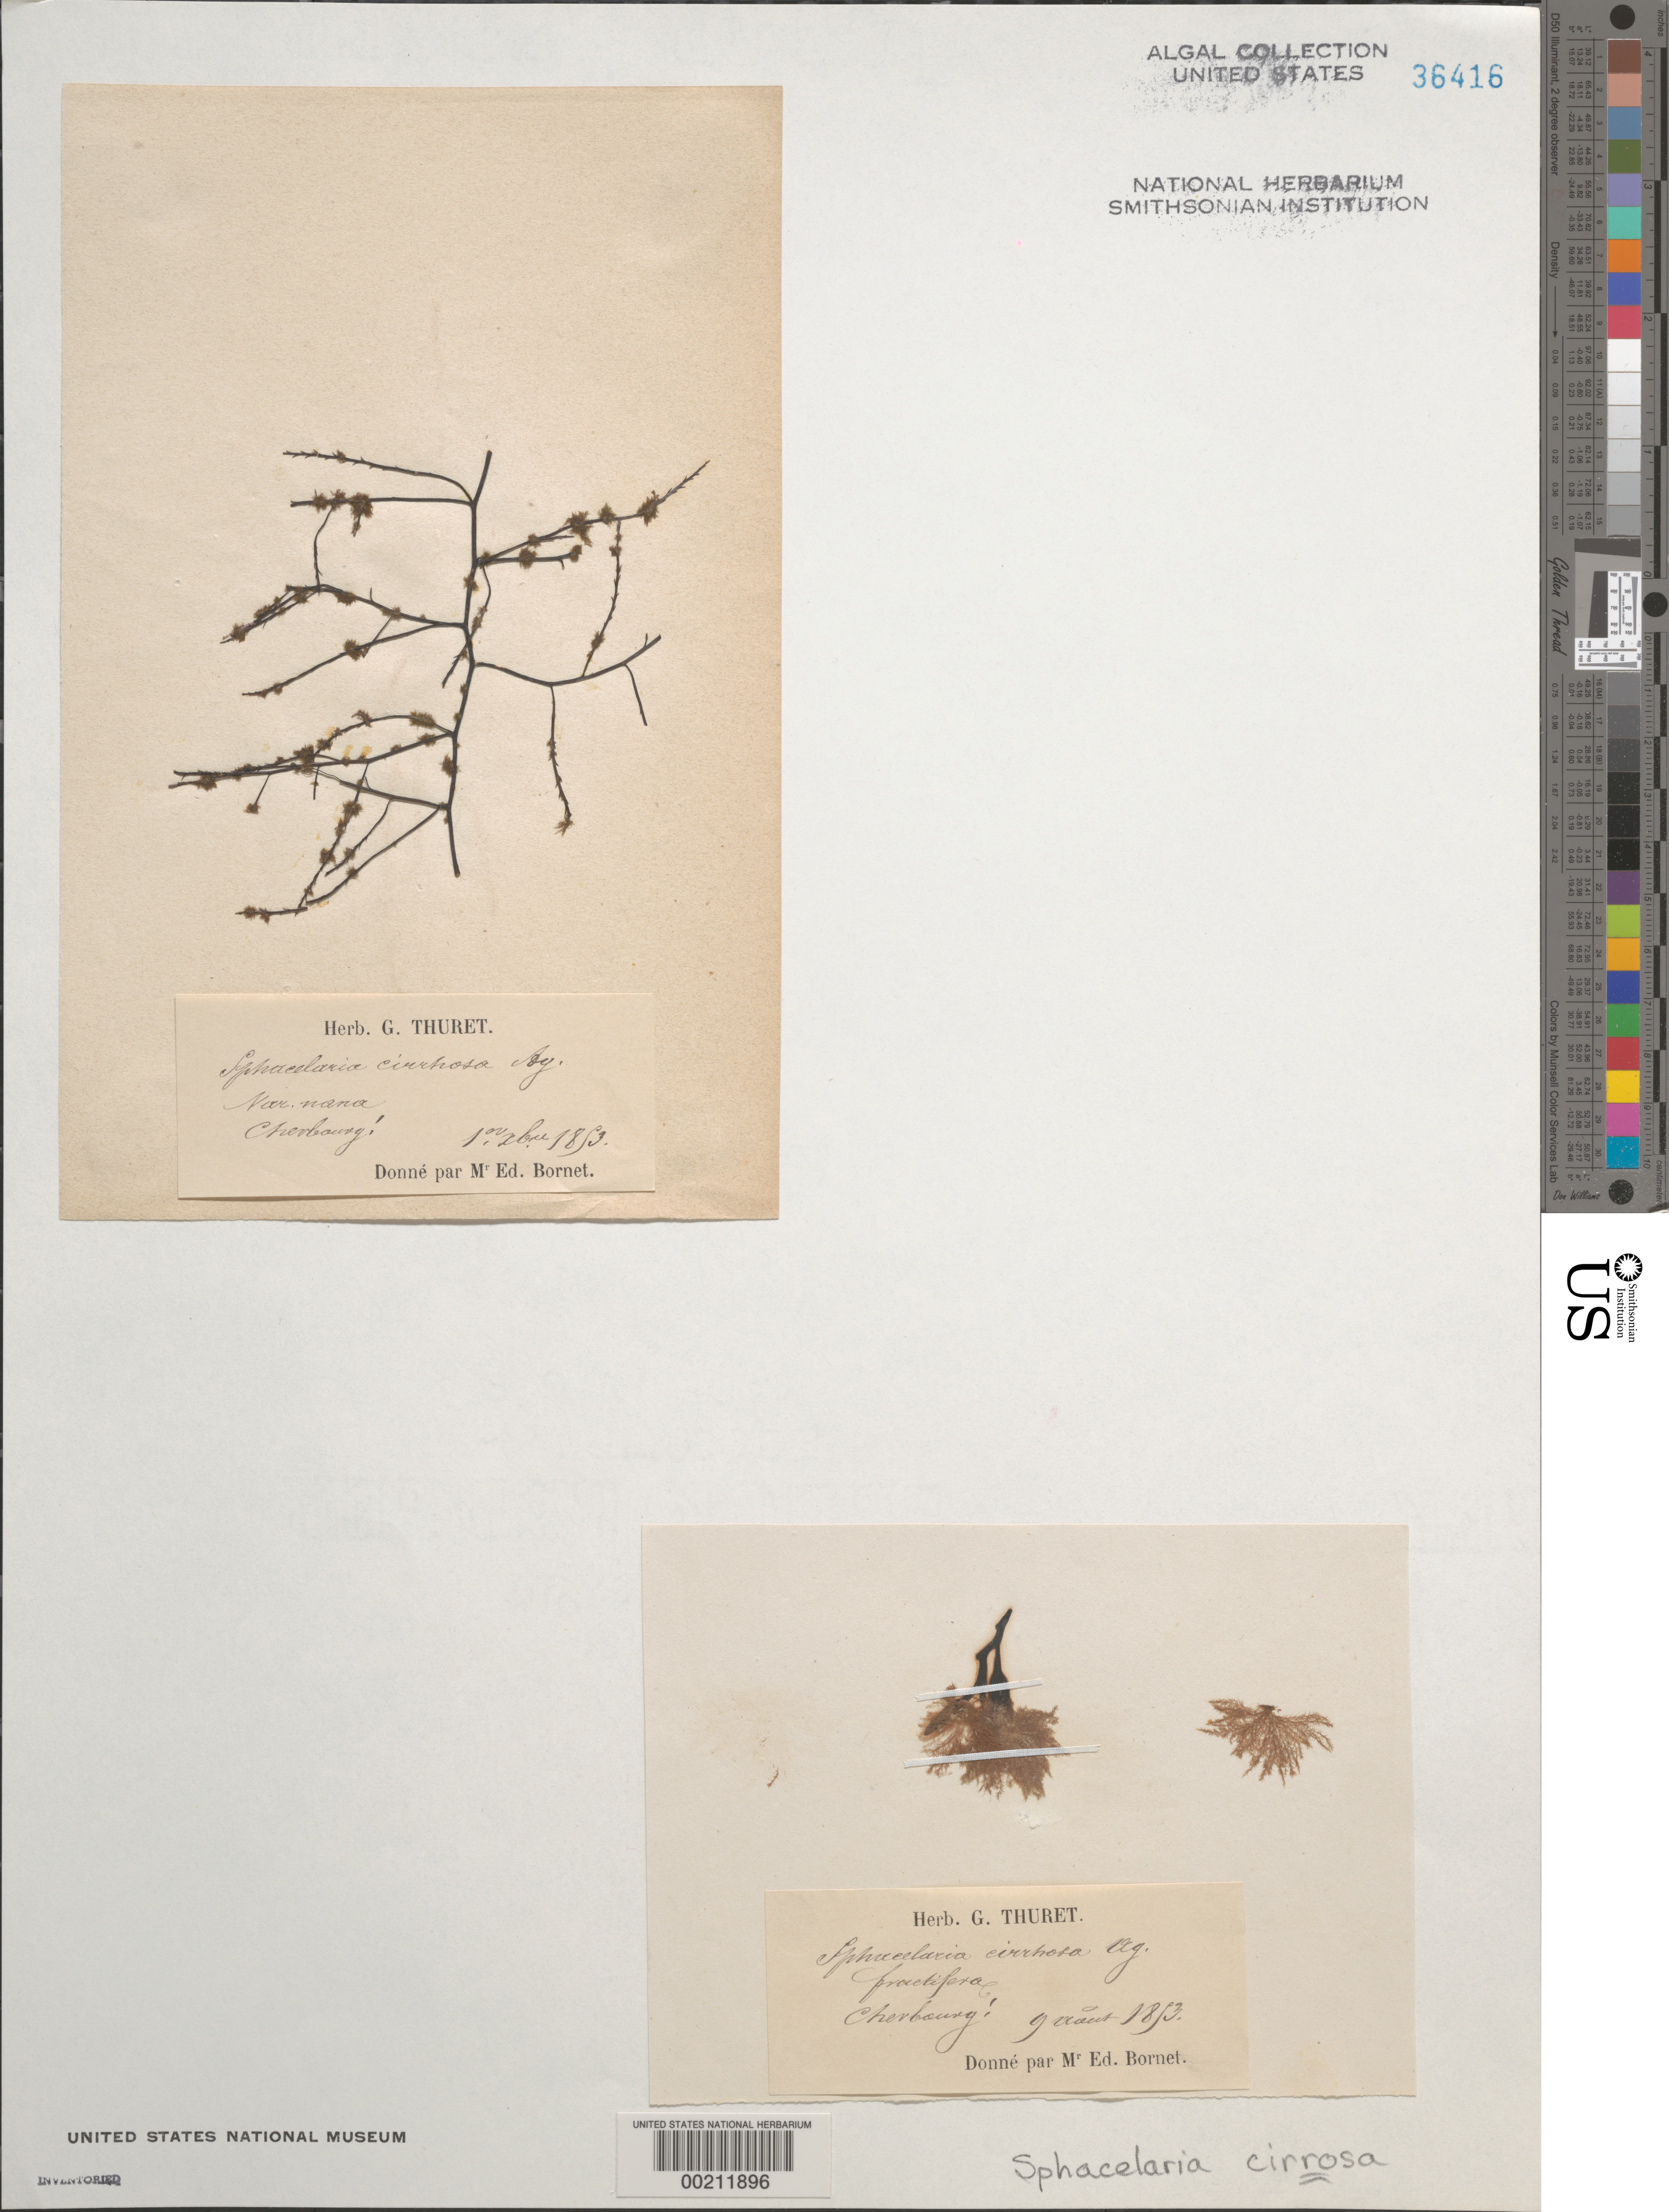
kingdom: Chromista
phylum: Ochrophyta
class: Phaeophyceae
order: Sphacelariales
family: Sphacelariaceae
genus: Sphacelaria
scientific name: Sphacelaria cirrosa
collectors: Thuret, G. (herbarium)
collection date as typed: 09 Aug 1853 AND 01 Oct 1853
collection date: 1853-08-09,1853-10-01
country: France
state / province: Normandie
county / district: Manche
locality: Cherbourg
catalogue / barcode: US 36416